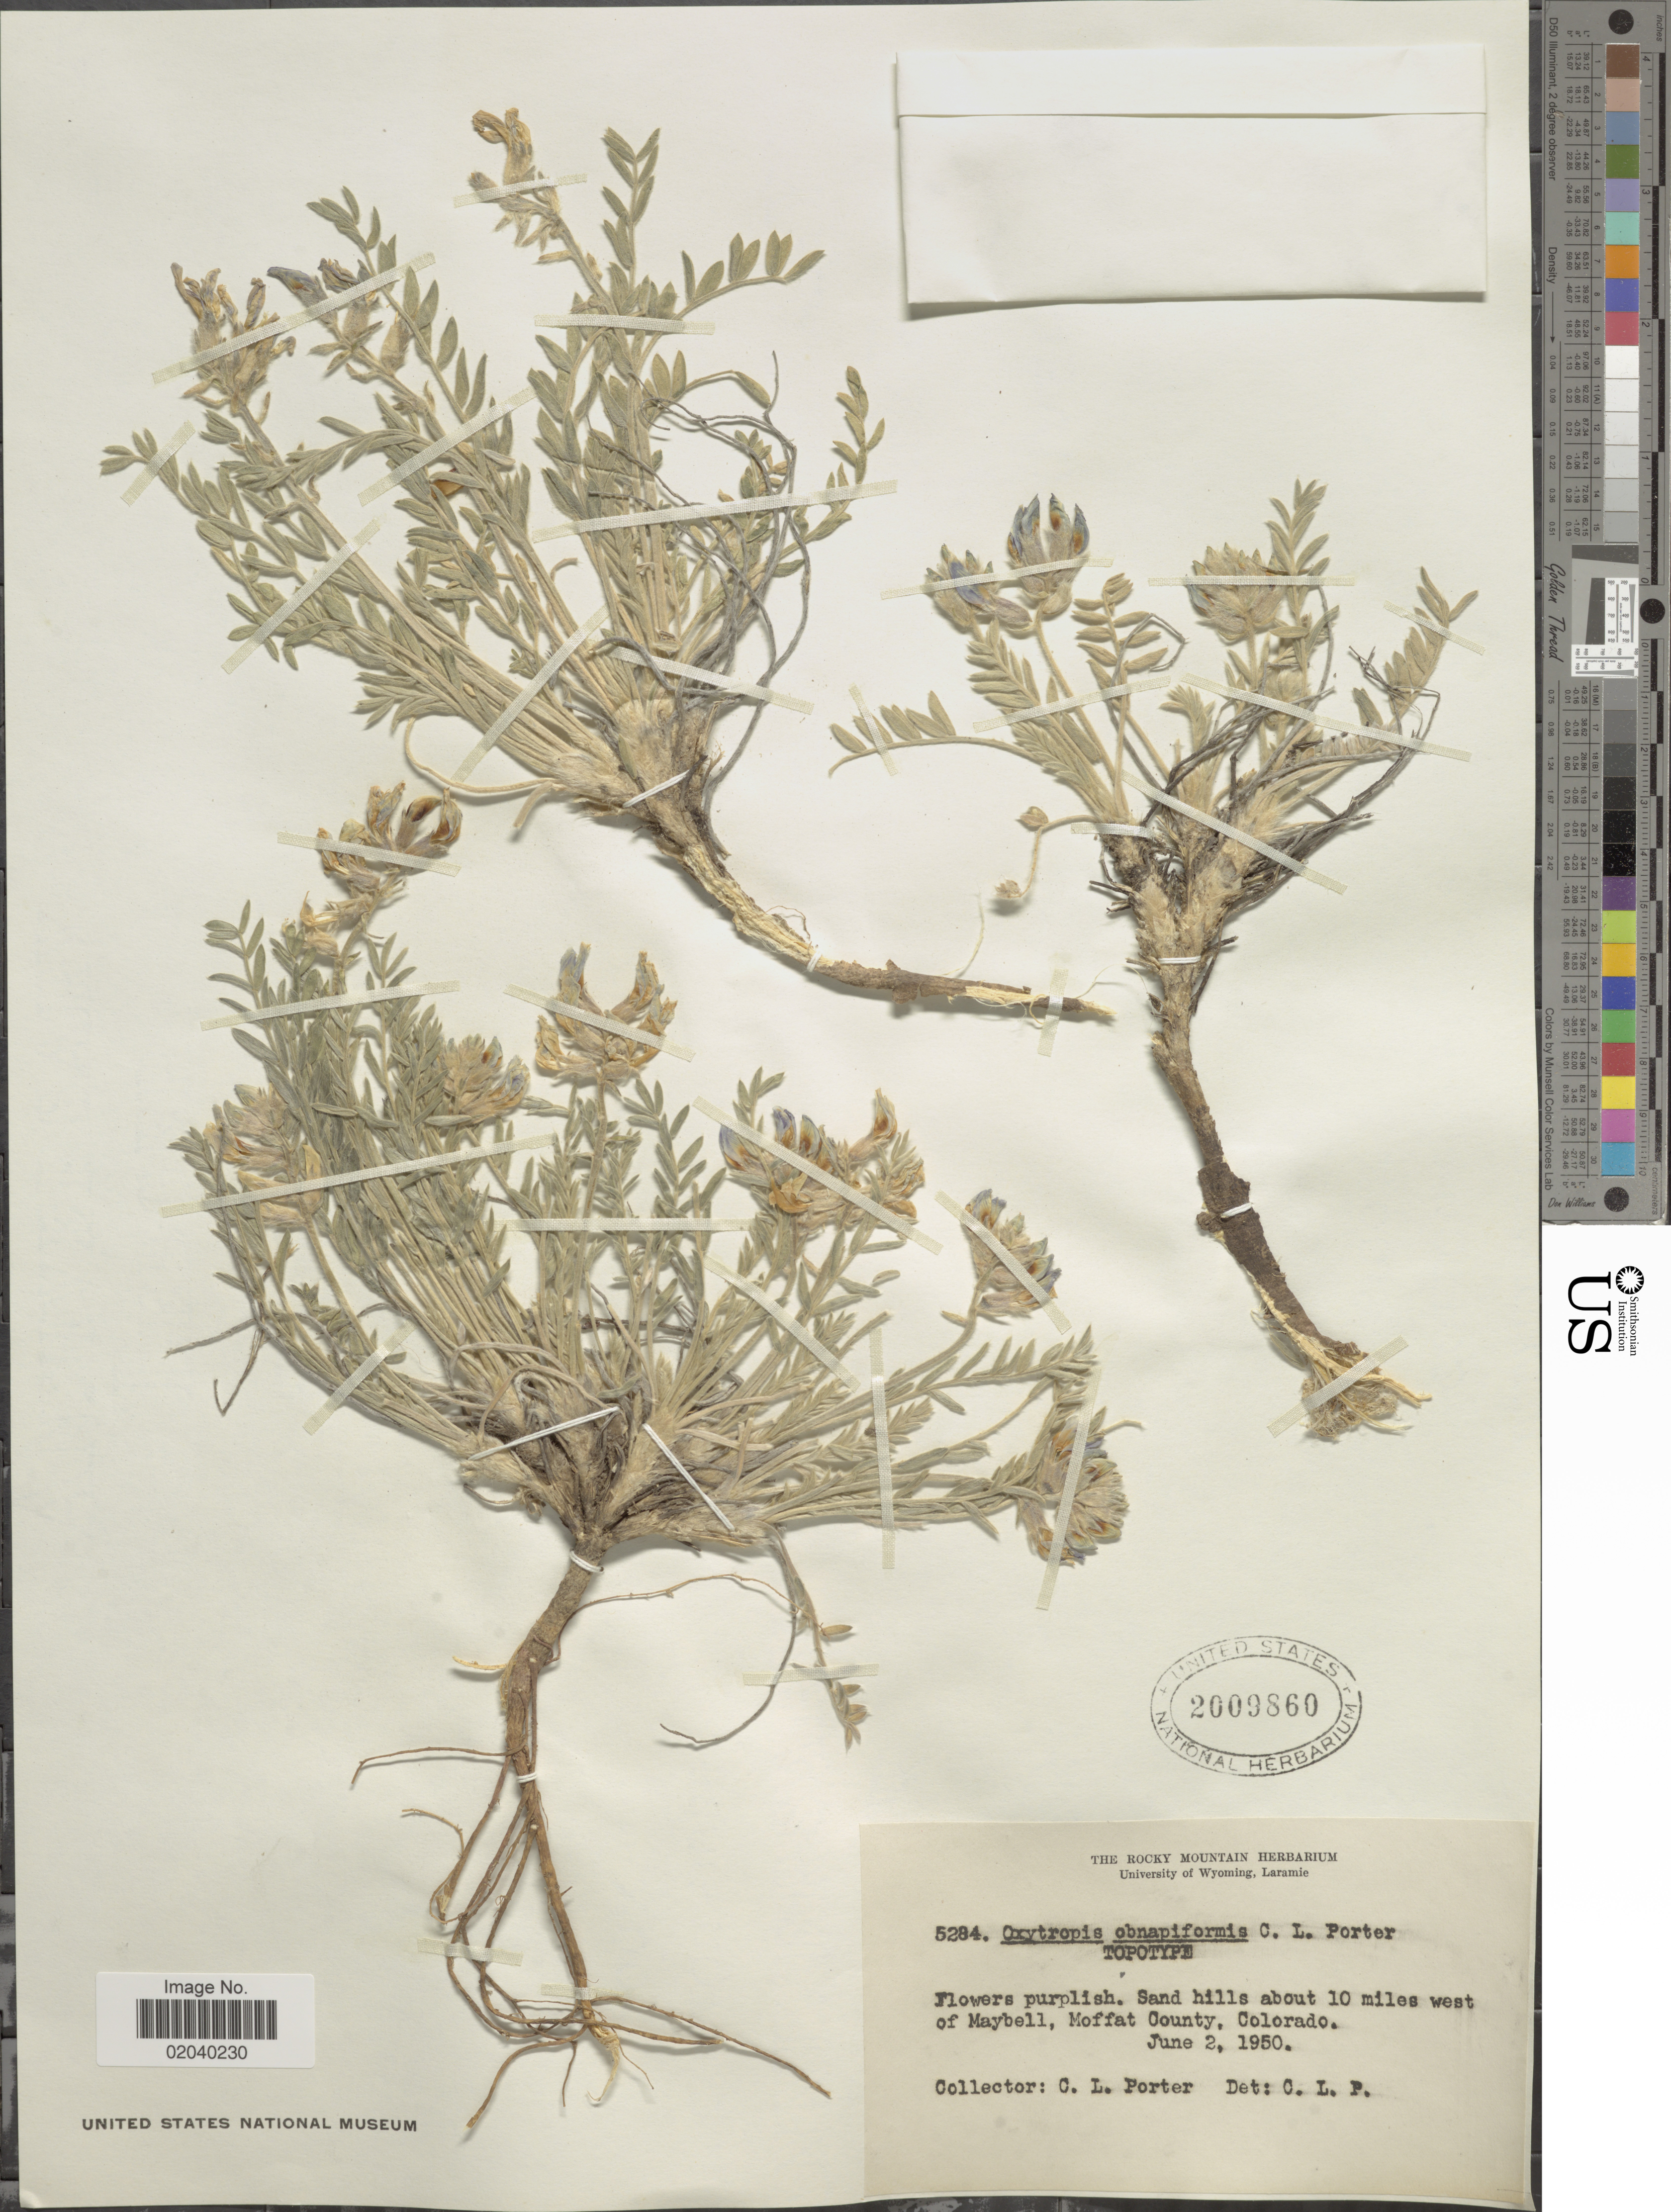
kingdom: Plantae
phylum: Tracheophyta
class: Magnoliopsida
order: Fabales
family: Fabaceae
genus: Oxytropis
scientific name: Oxytropis obnapiformis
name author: Ced. Porter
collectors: C. L. Porter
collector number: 5284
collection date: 1950-06-02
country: United States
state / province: Colorado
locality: Sandhills about 10 miles west of Maybell, Moffat County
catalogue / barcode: US 2009860